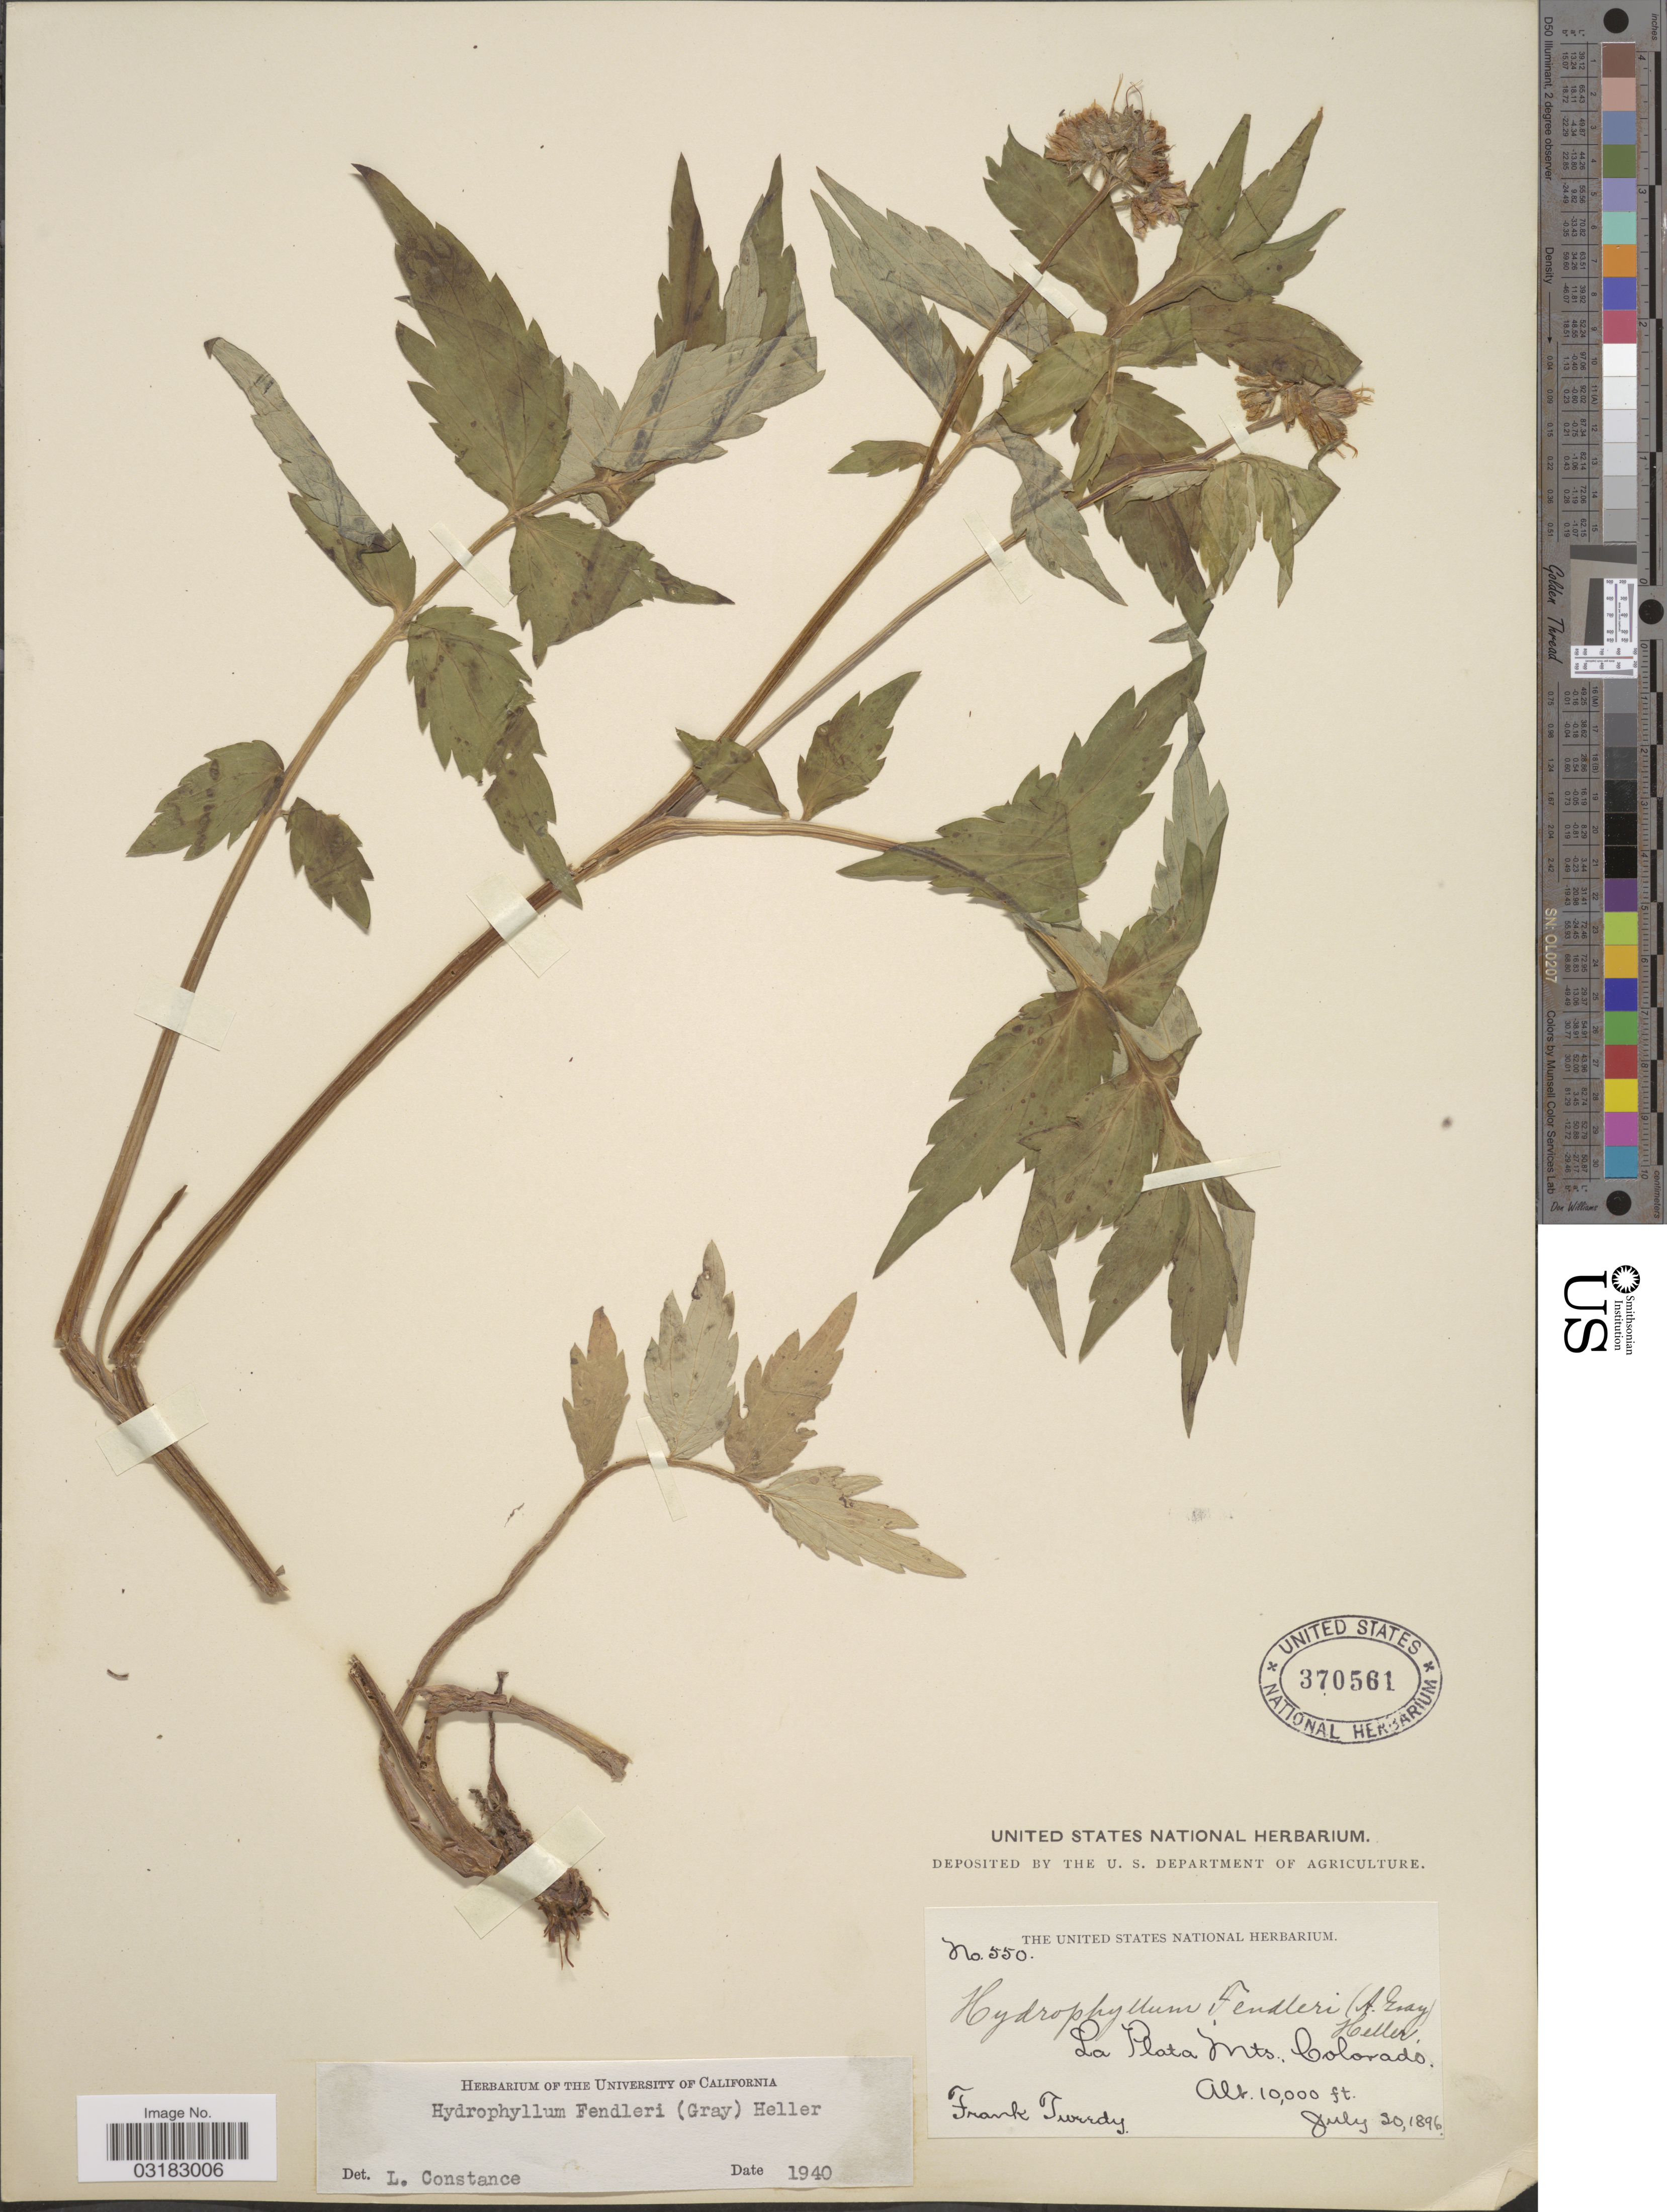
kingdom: Plantae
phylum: Tracheophyta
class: Magnoliopsida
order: Boraginales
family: Hydrophyllaceae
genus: Hydrophyllum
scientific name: Hydrophyllum fendleri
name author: (A. Gray) A. Heller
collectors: F. Tweedy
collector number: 550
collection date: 1896-07-20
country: United States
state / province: Colorado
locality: La Plata Mts.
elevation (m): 3048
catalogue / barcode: US 370561